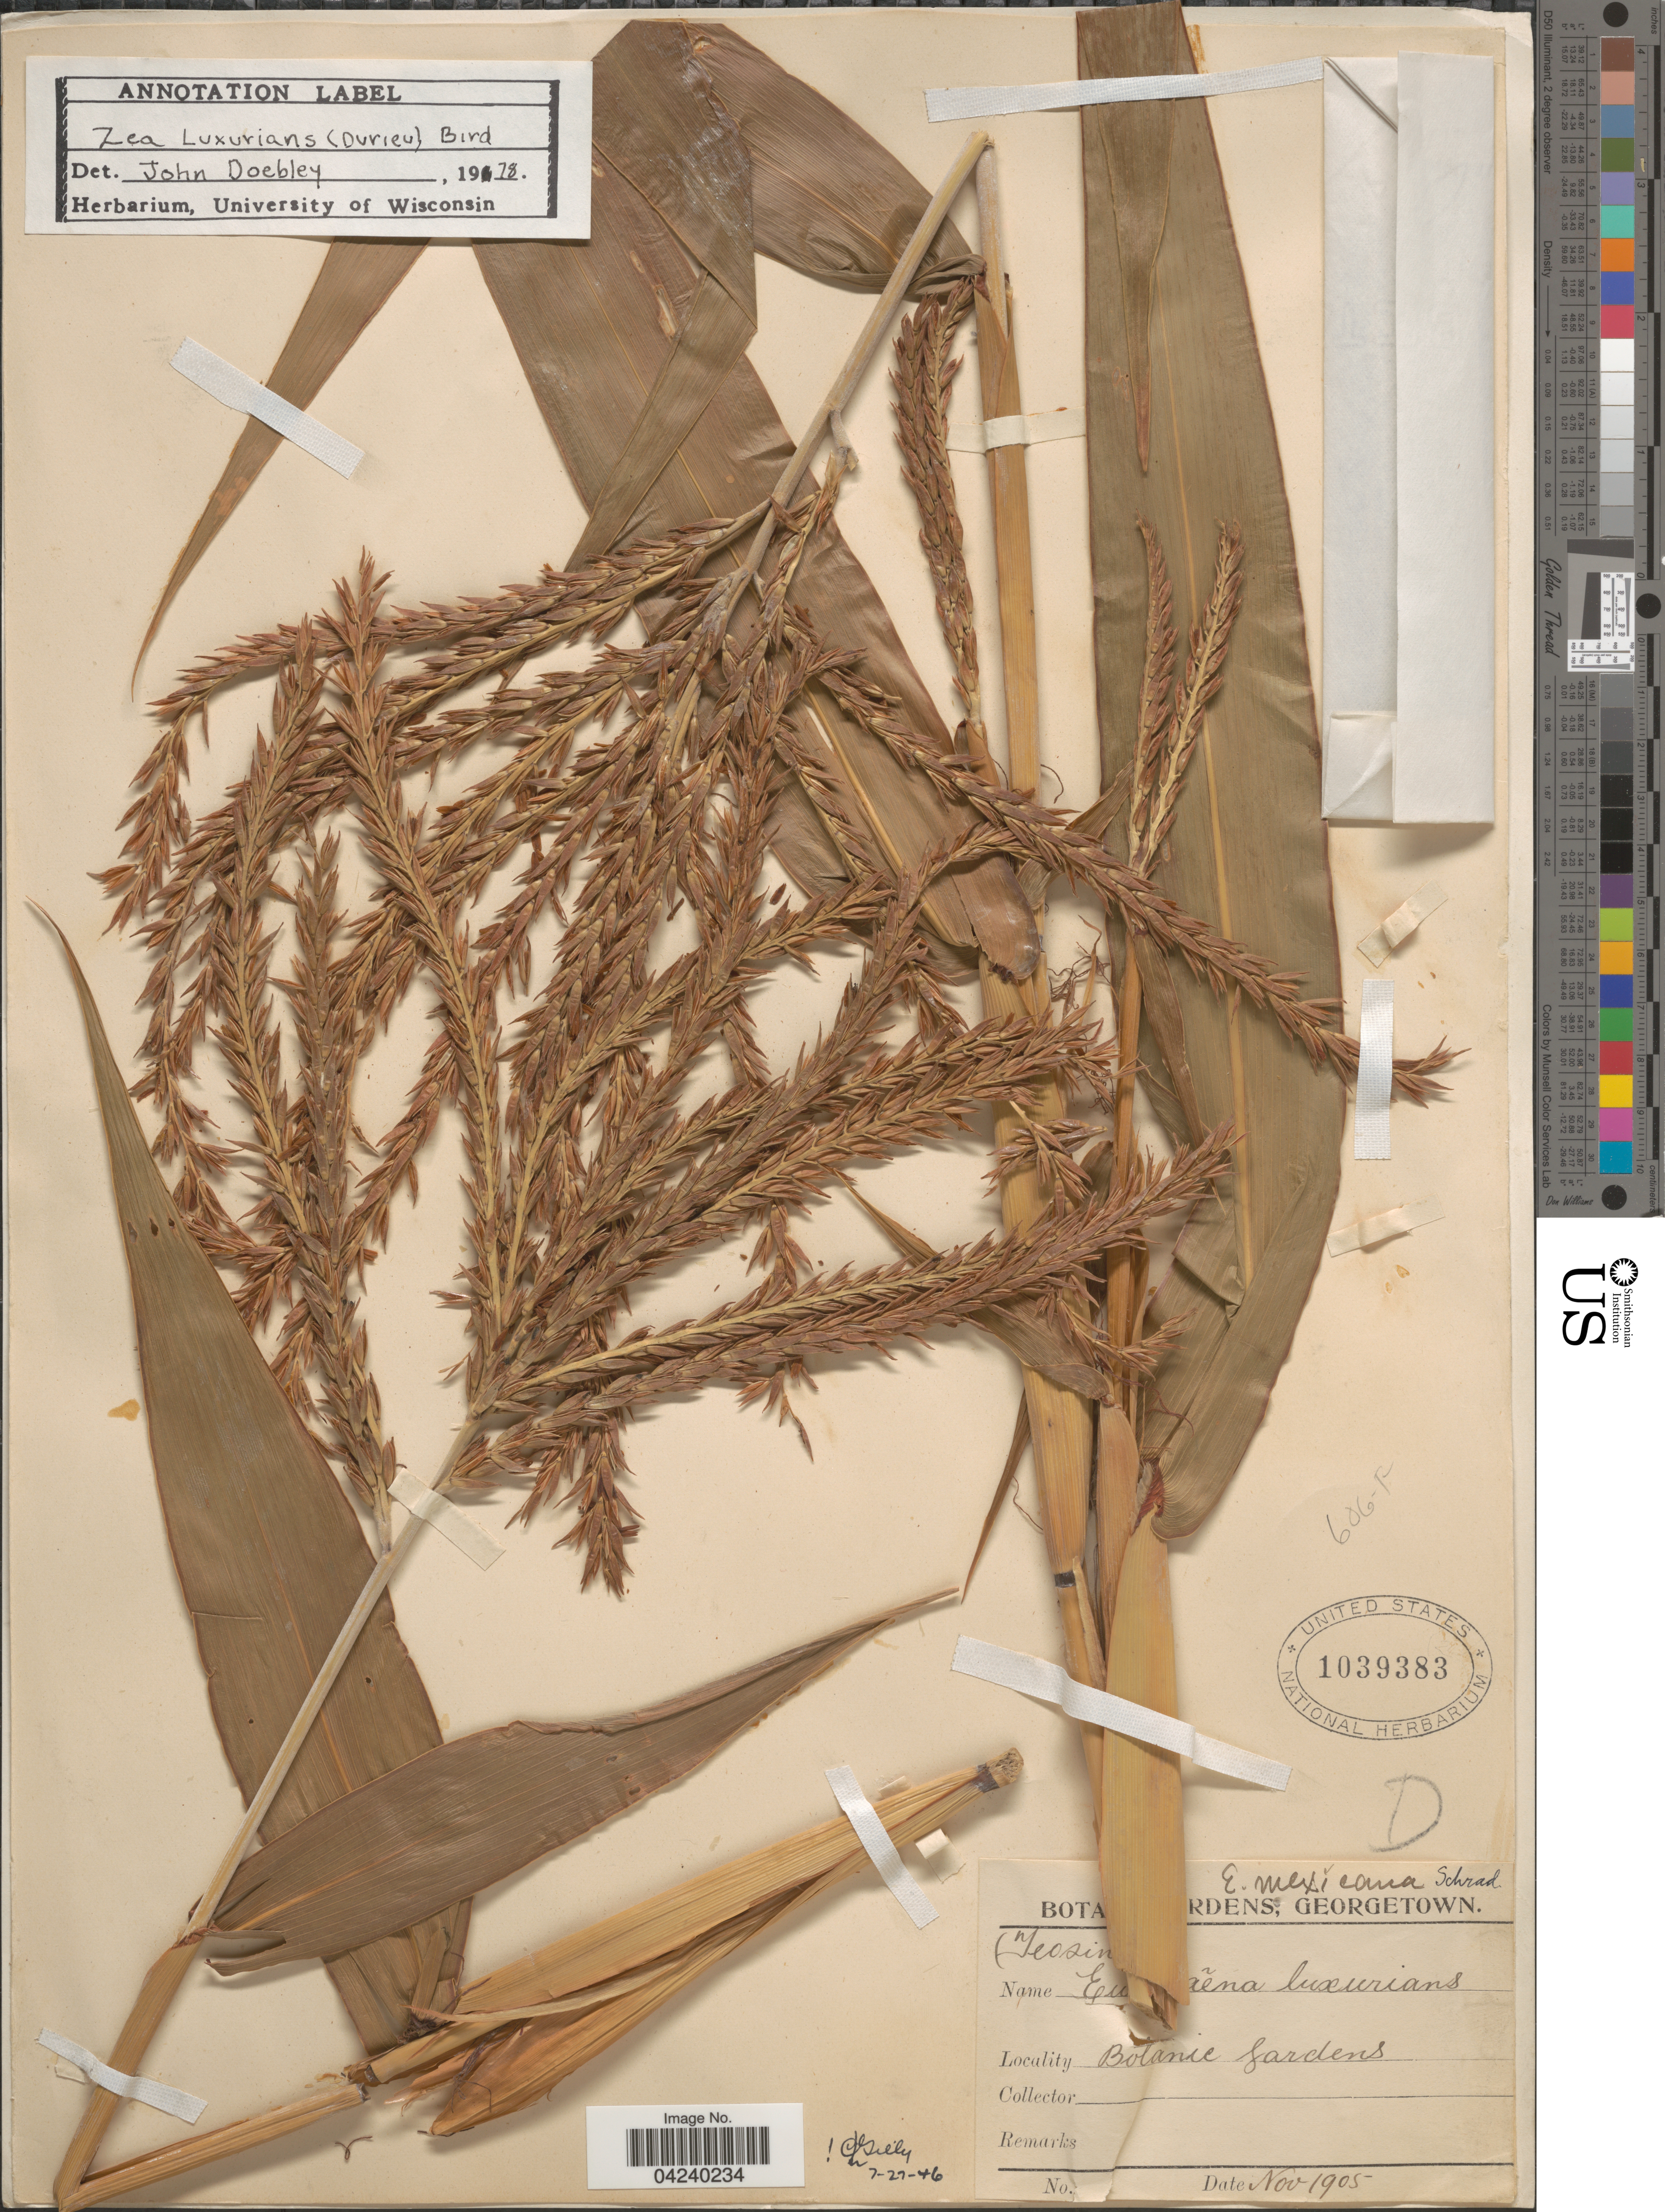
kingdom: Plantae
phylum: Tracheophyta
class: Liliopsida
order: Poales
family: Poaceae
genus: Zea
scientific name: Zea luxurians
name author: (Durieu & Asch.) R.M. Bird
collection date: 1905-11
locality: Botanic Gardens, Georgetown.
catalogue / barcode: US 1039383